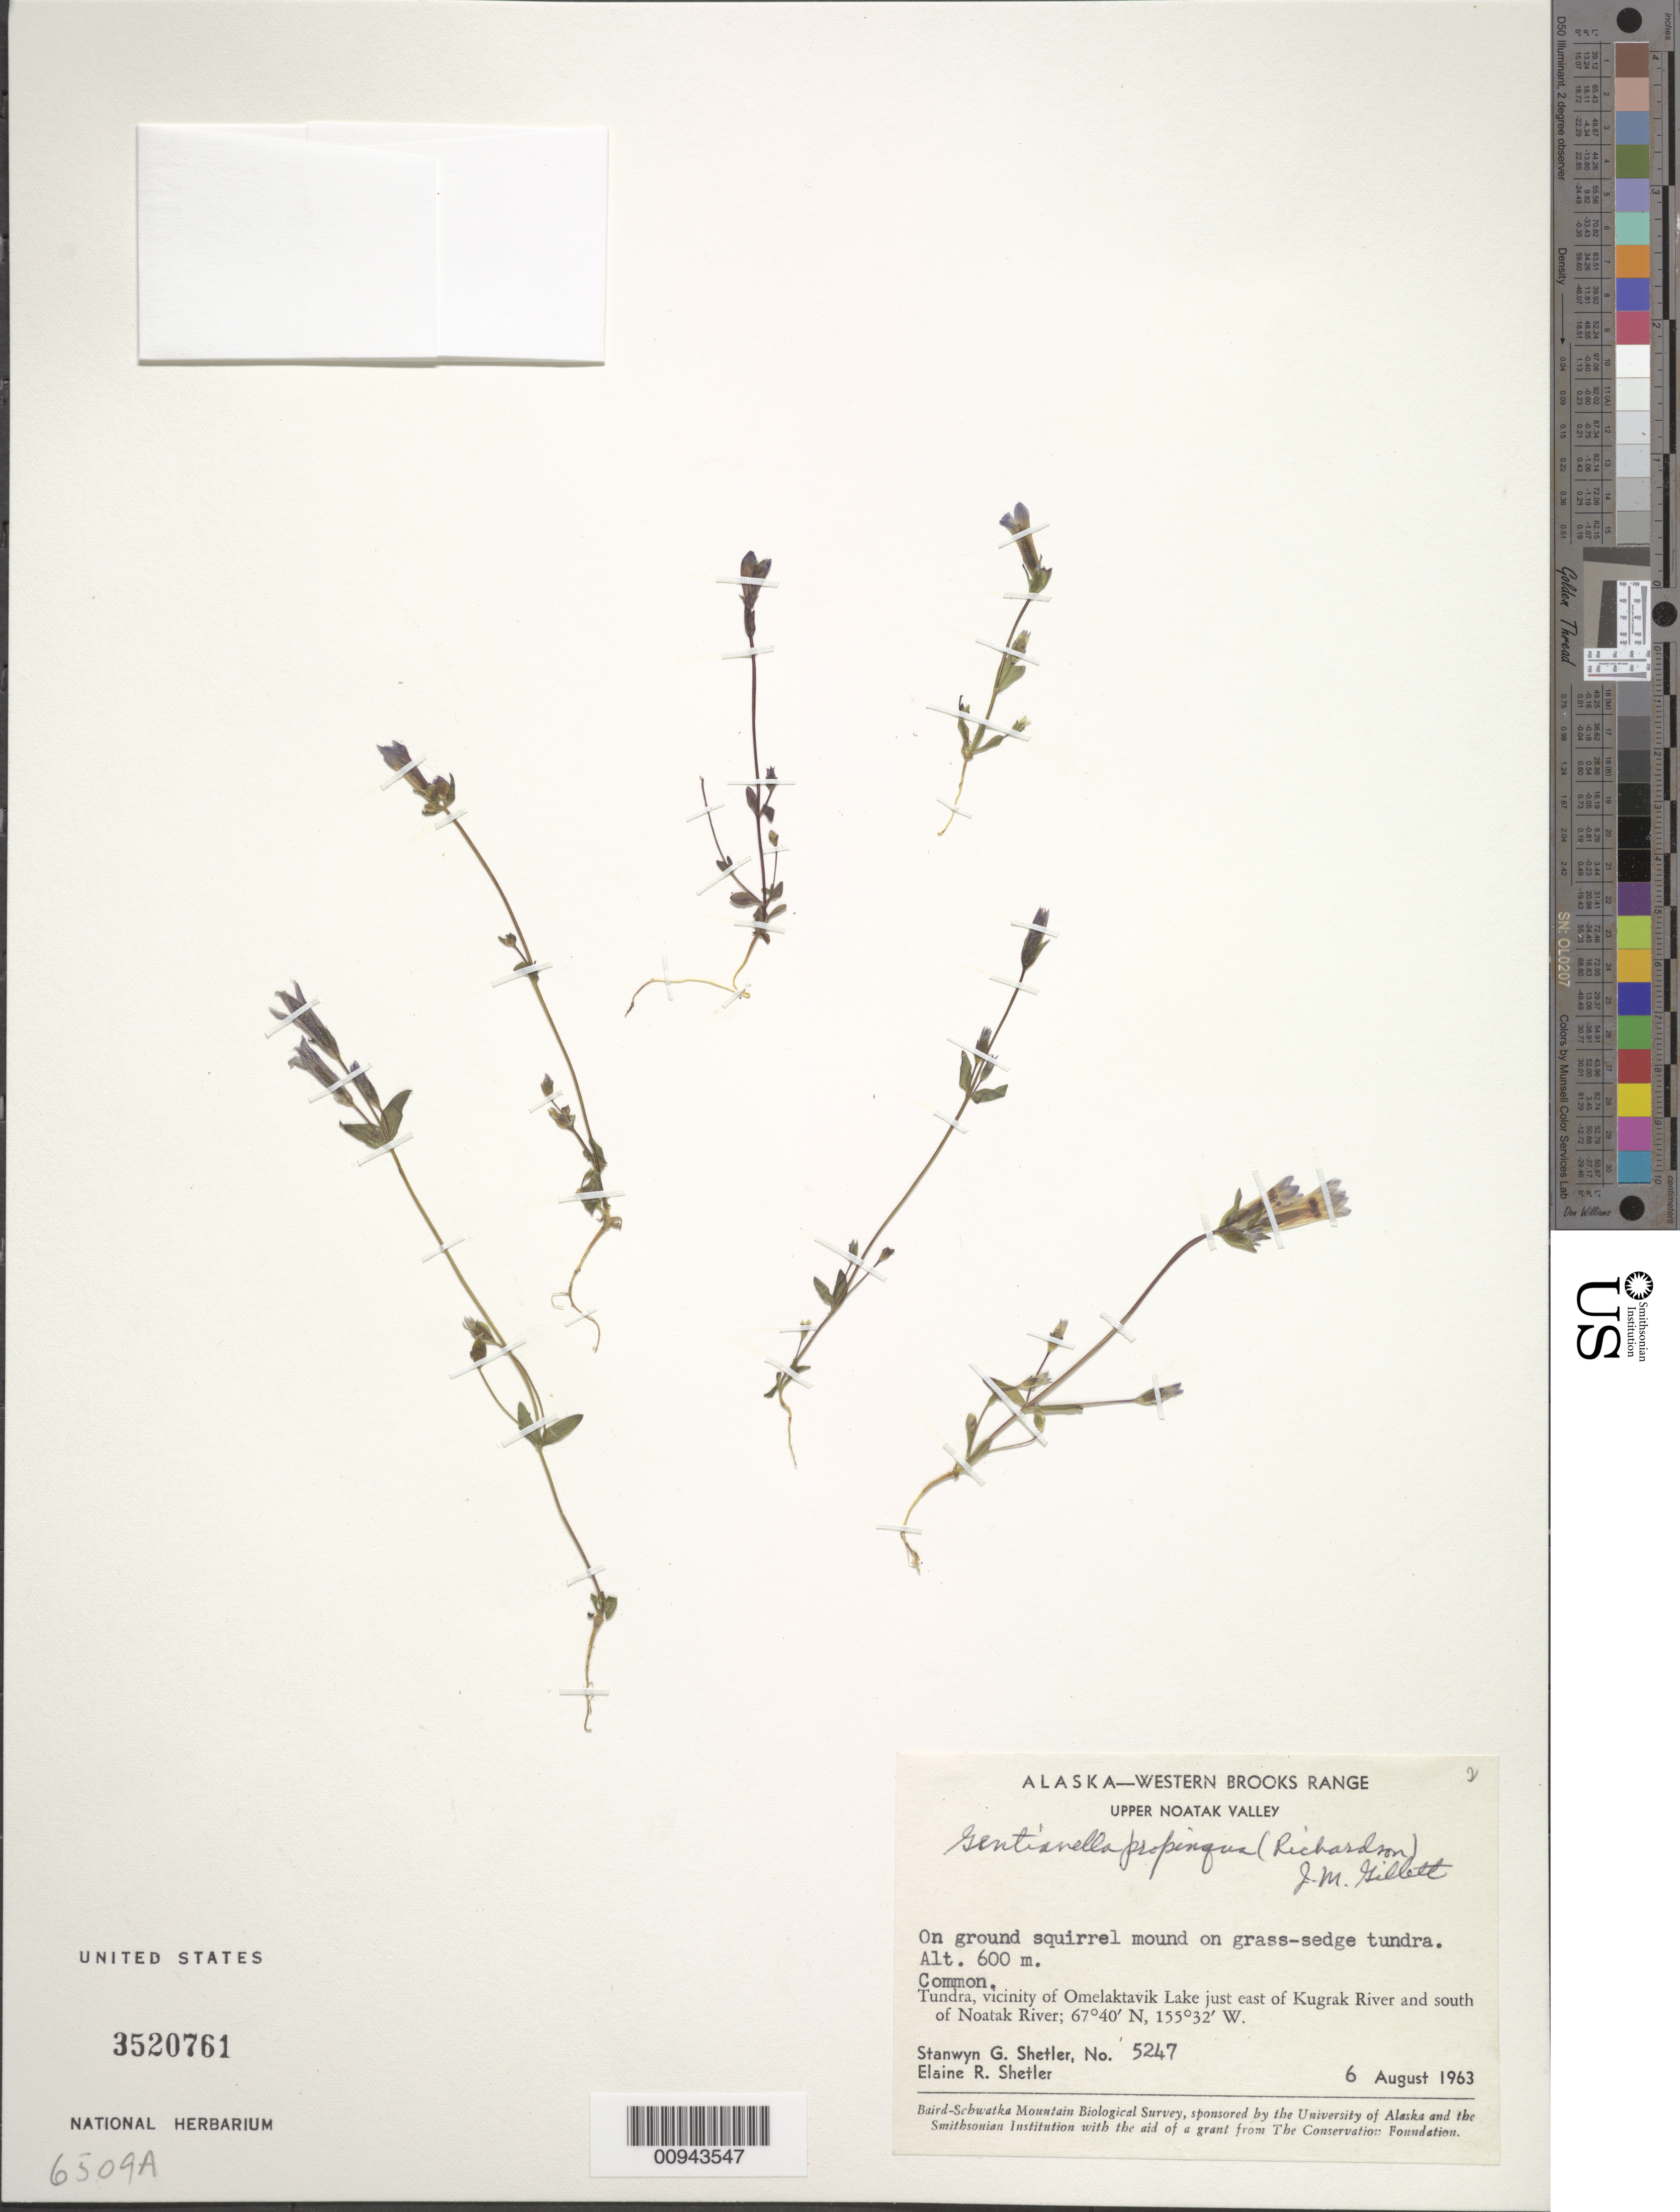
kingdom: Plantae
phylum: Tracheophyta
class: Magnoliopsida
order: Gentianales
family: Gentianaceae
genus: Gentianella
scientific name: Gentianella propinqua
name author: (Richardson) J.M. Gillett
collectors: S. Shetler & E. R. Shetler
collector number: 5247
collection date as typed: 06 Aug 1963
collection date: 1963-08-06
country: United States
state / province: Alaska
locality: Vicinity of Omelaktavik Lake just east of Kugrak River and south of Noatak River. Western Brooks Range, Upper Noatak Valley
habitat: Grass-sedge tundra.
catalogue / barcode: US 3520761